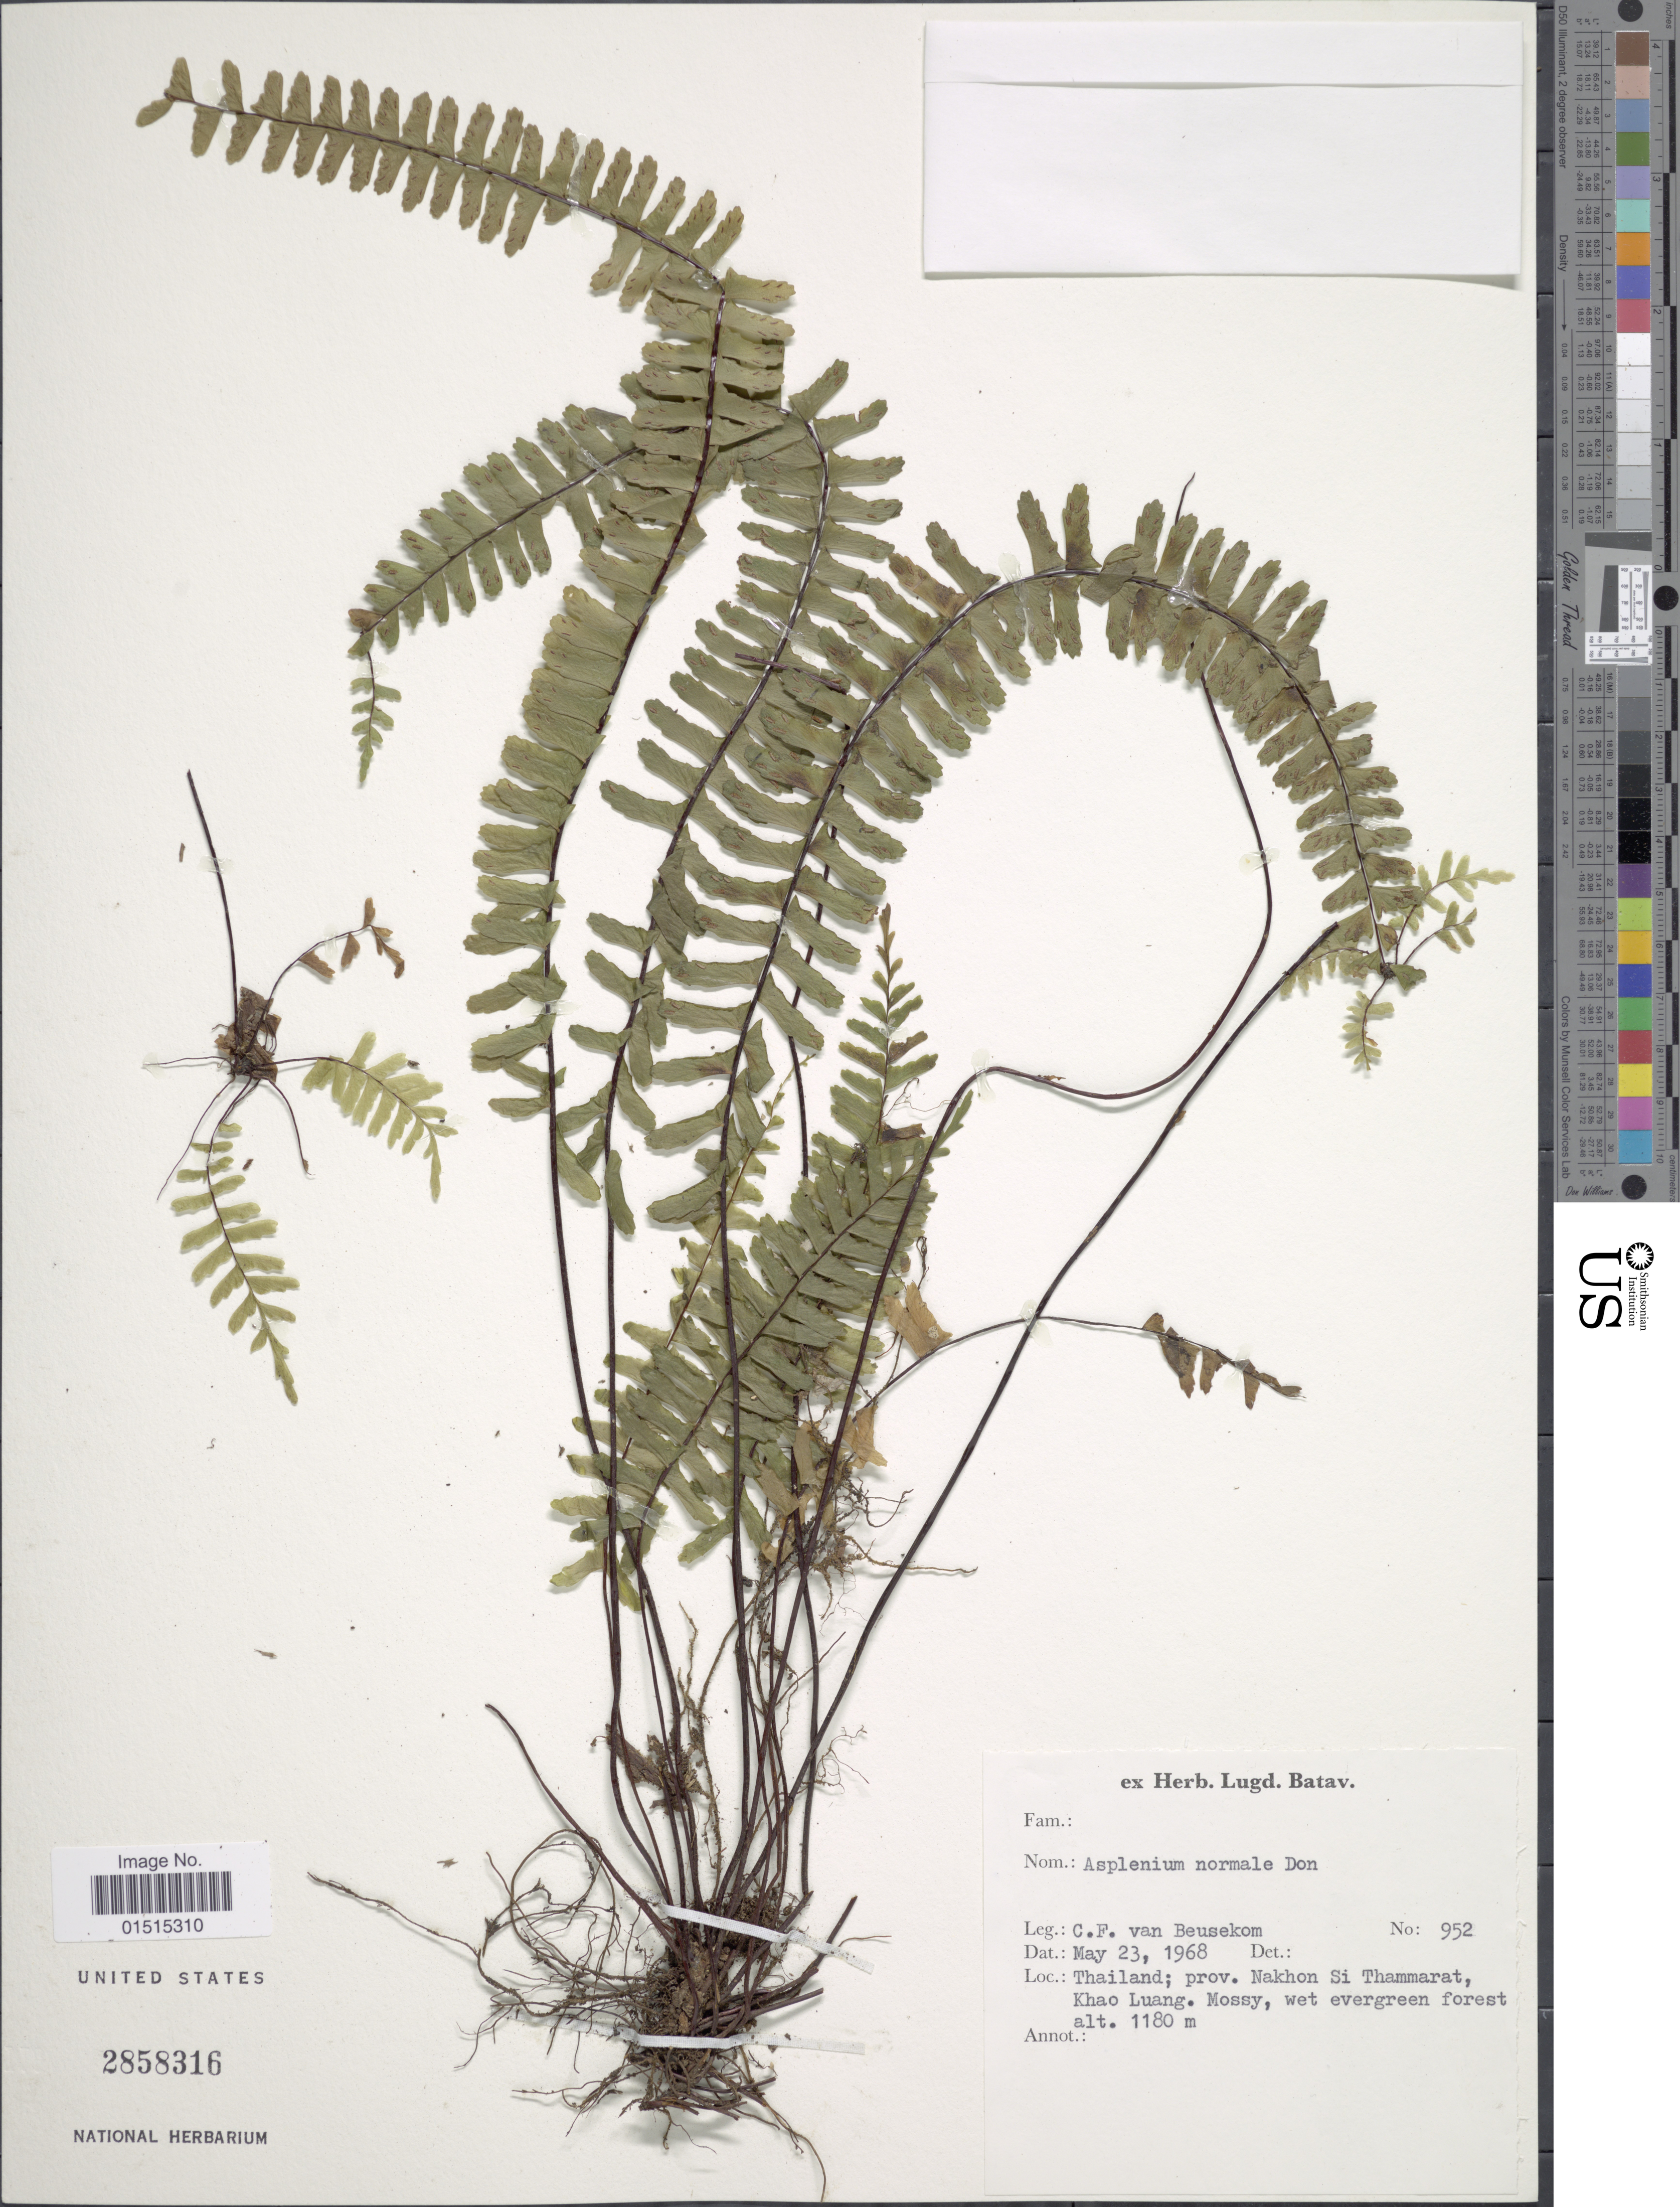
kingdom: Plantae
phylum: Tracheophyta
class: Polypodiopsida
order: Polypodiales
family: Aspleniaceae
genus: Asplenium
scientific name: Asplenium normale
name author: D. Don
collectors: C. van Beusecom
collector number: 952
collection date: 1968-05-23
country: Thailand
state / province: Nakhon Si Thammarat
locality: Khao Luang. Mossy, wet evergeen forest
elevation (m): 1180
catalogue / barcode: US 2858316